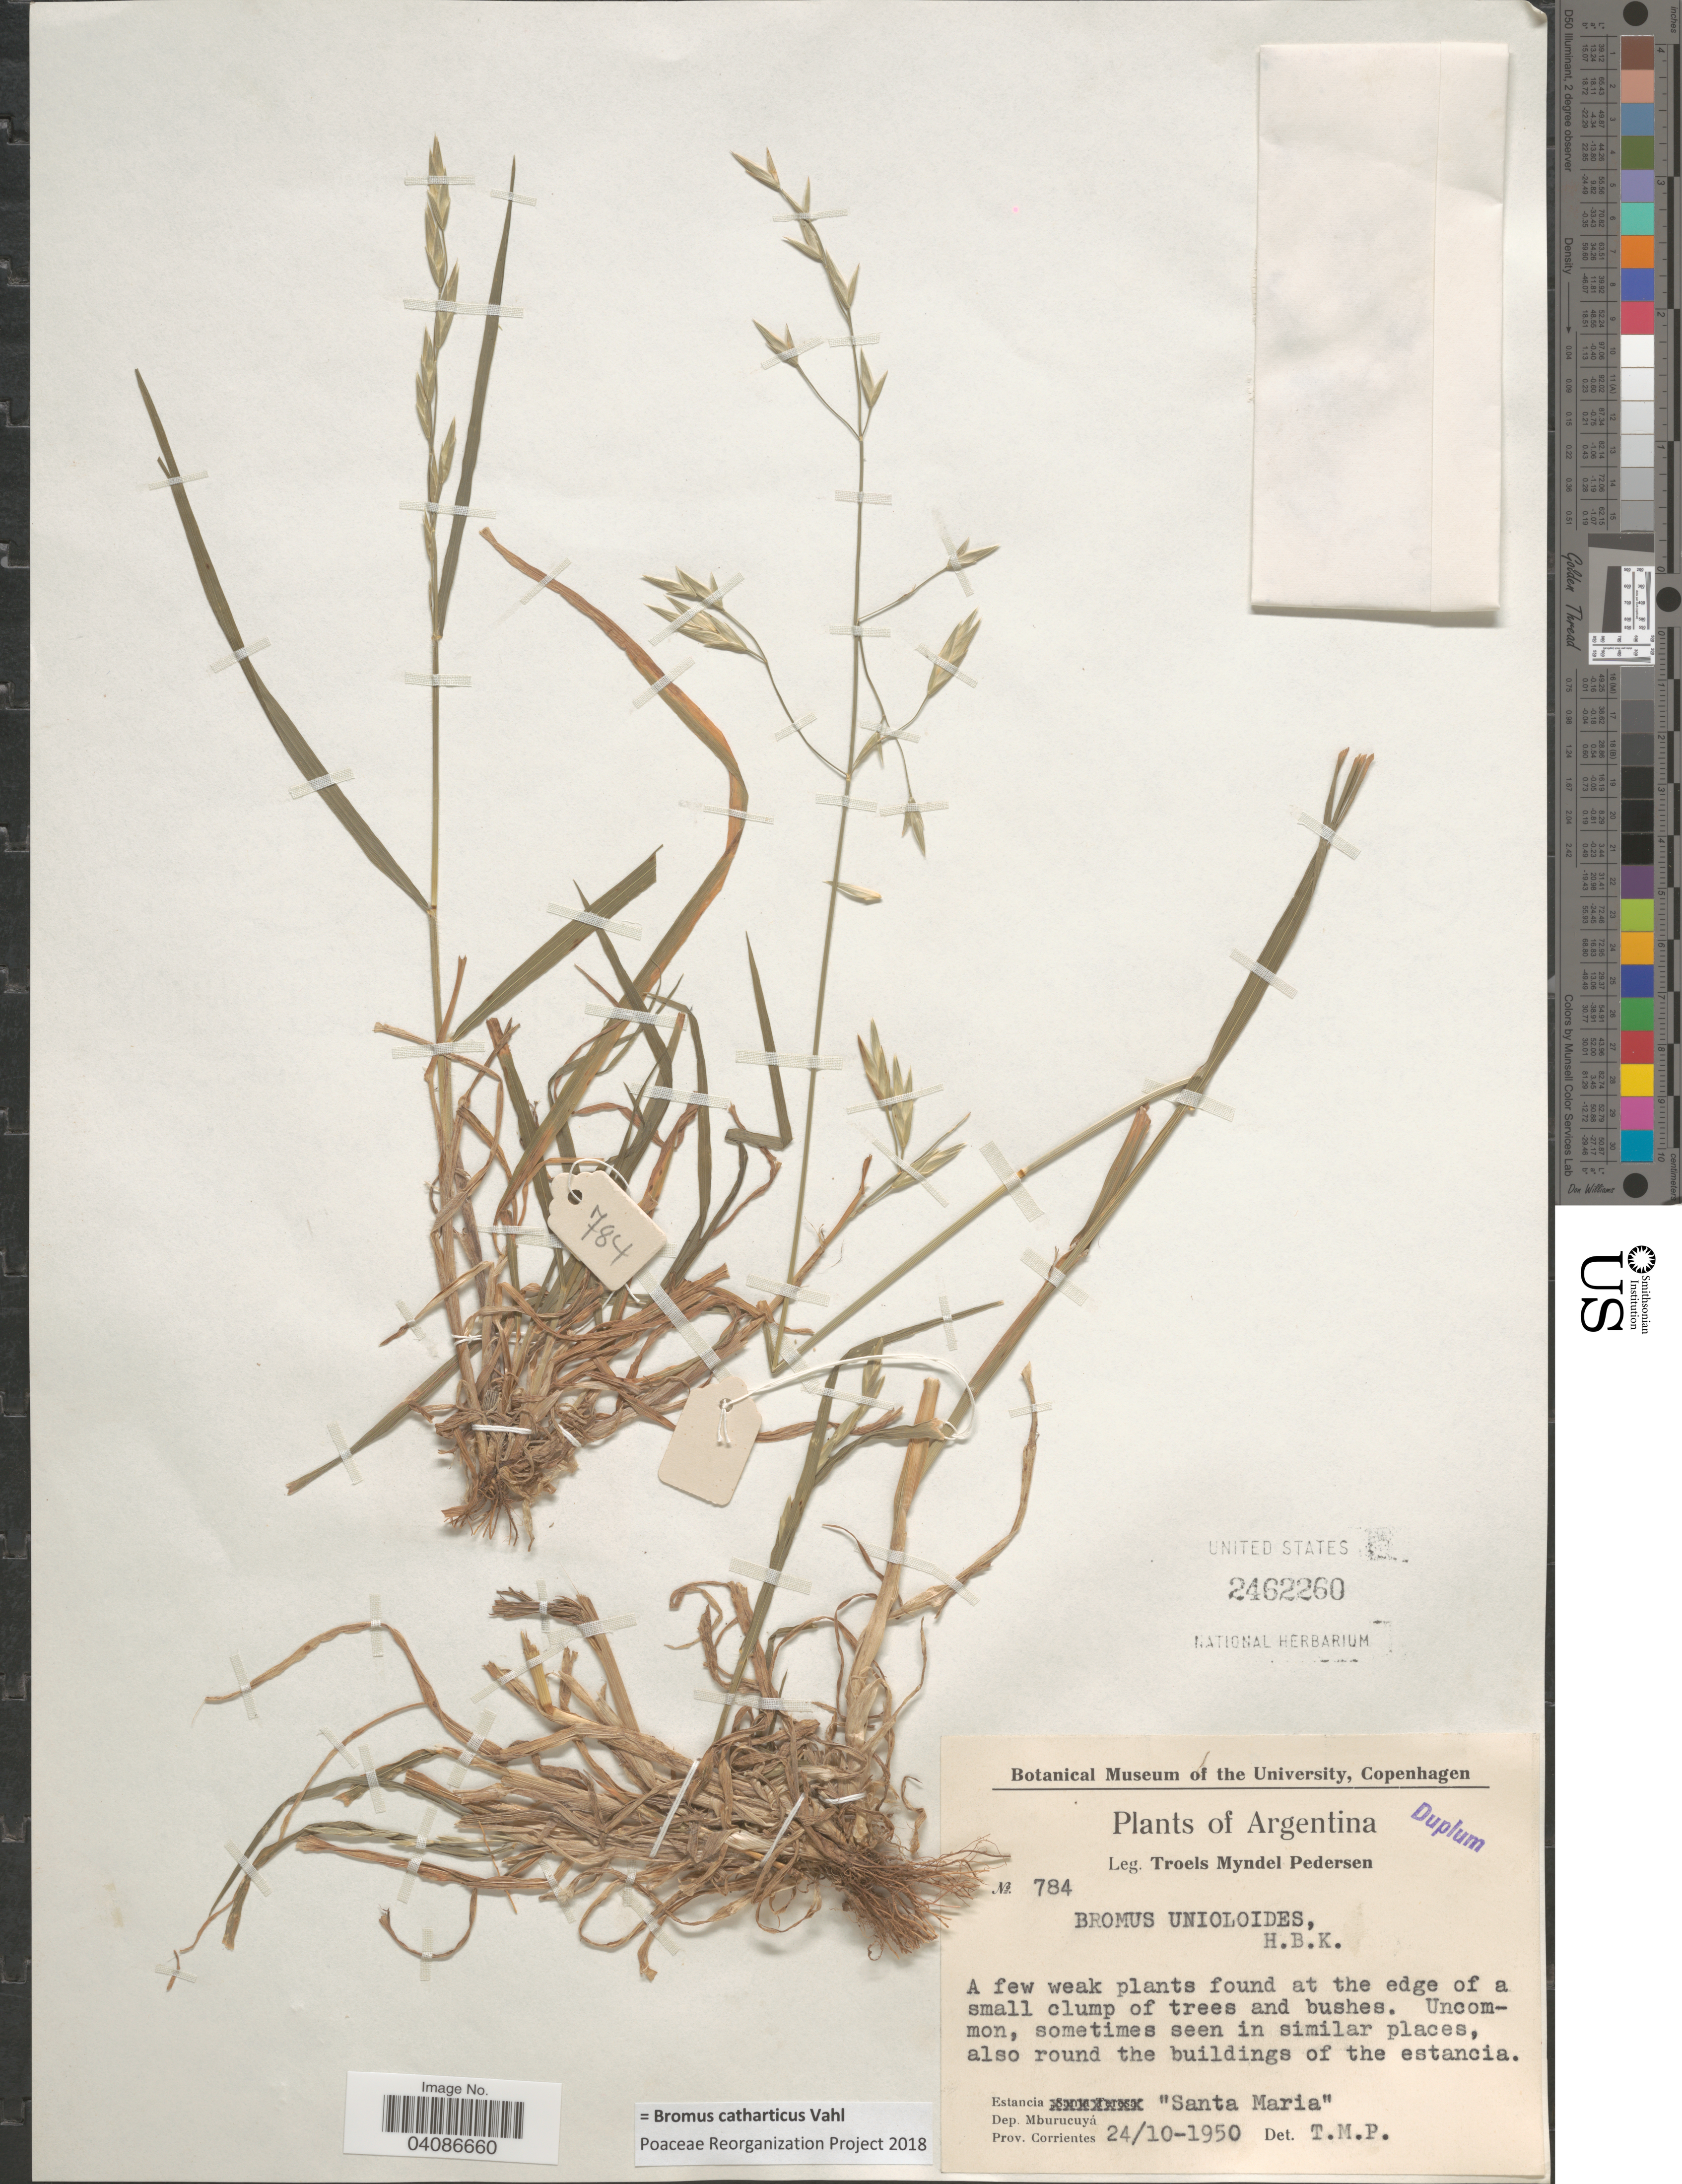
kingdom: Plantae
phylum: Tracheophyta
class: Liliopsida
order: Poales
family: Poaceae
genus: Bromus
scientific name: Bromus catharticus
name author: Vahl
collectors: T. Pederson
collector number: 784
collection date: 1950-10-24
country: Argentina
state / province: Corrientes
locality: Round the buildings of the estancia. Estancia "Santa Maria" Dep. Mburuyucá.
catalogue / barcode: US 2462260